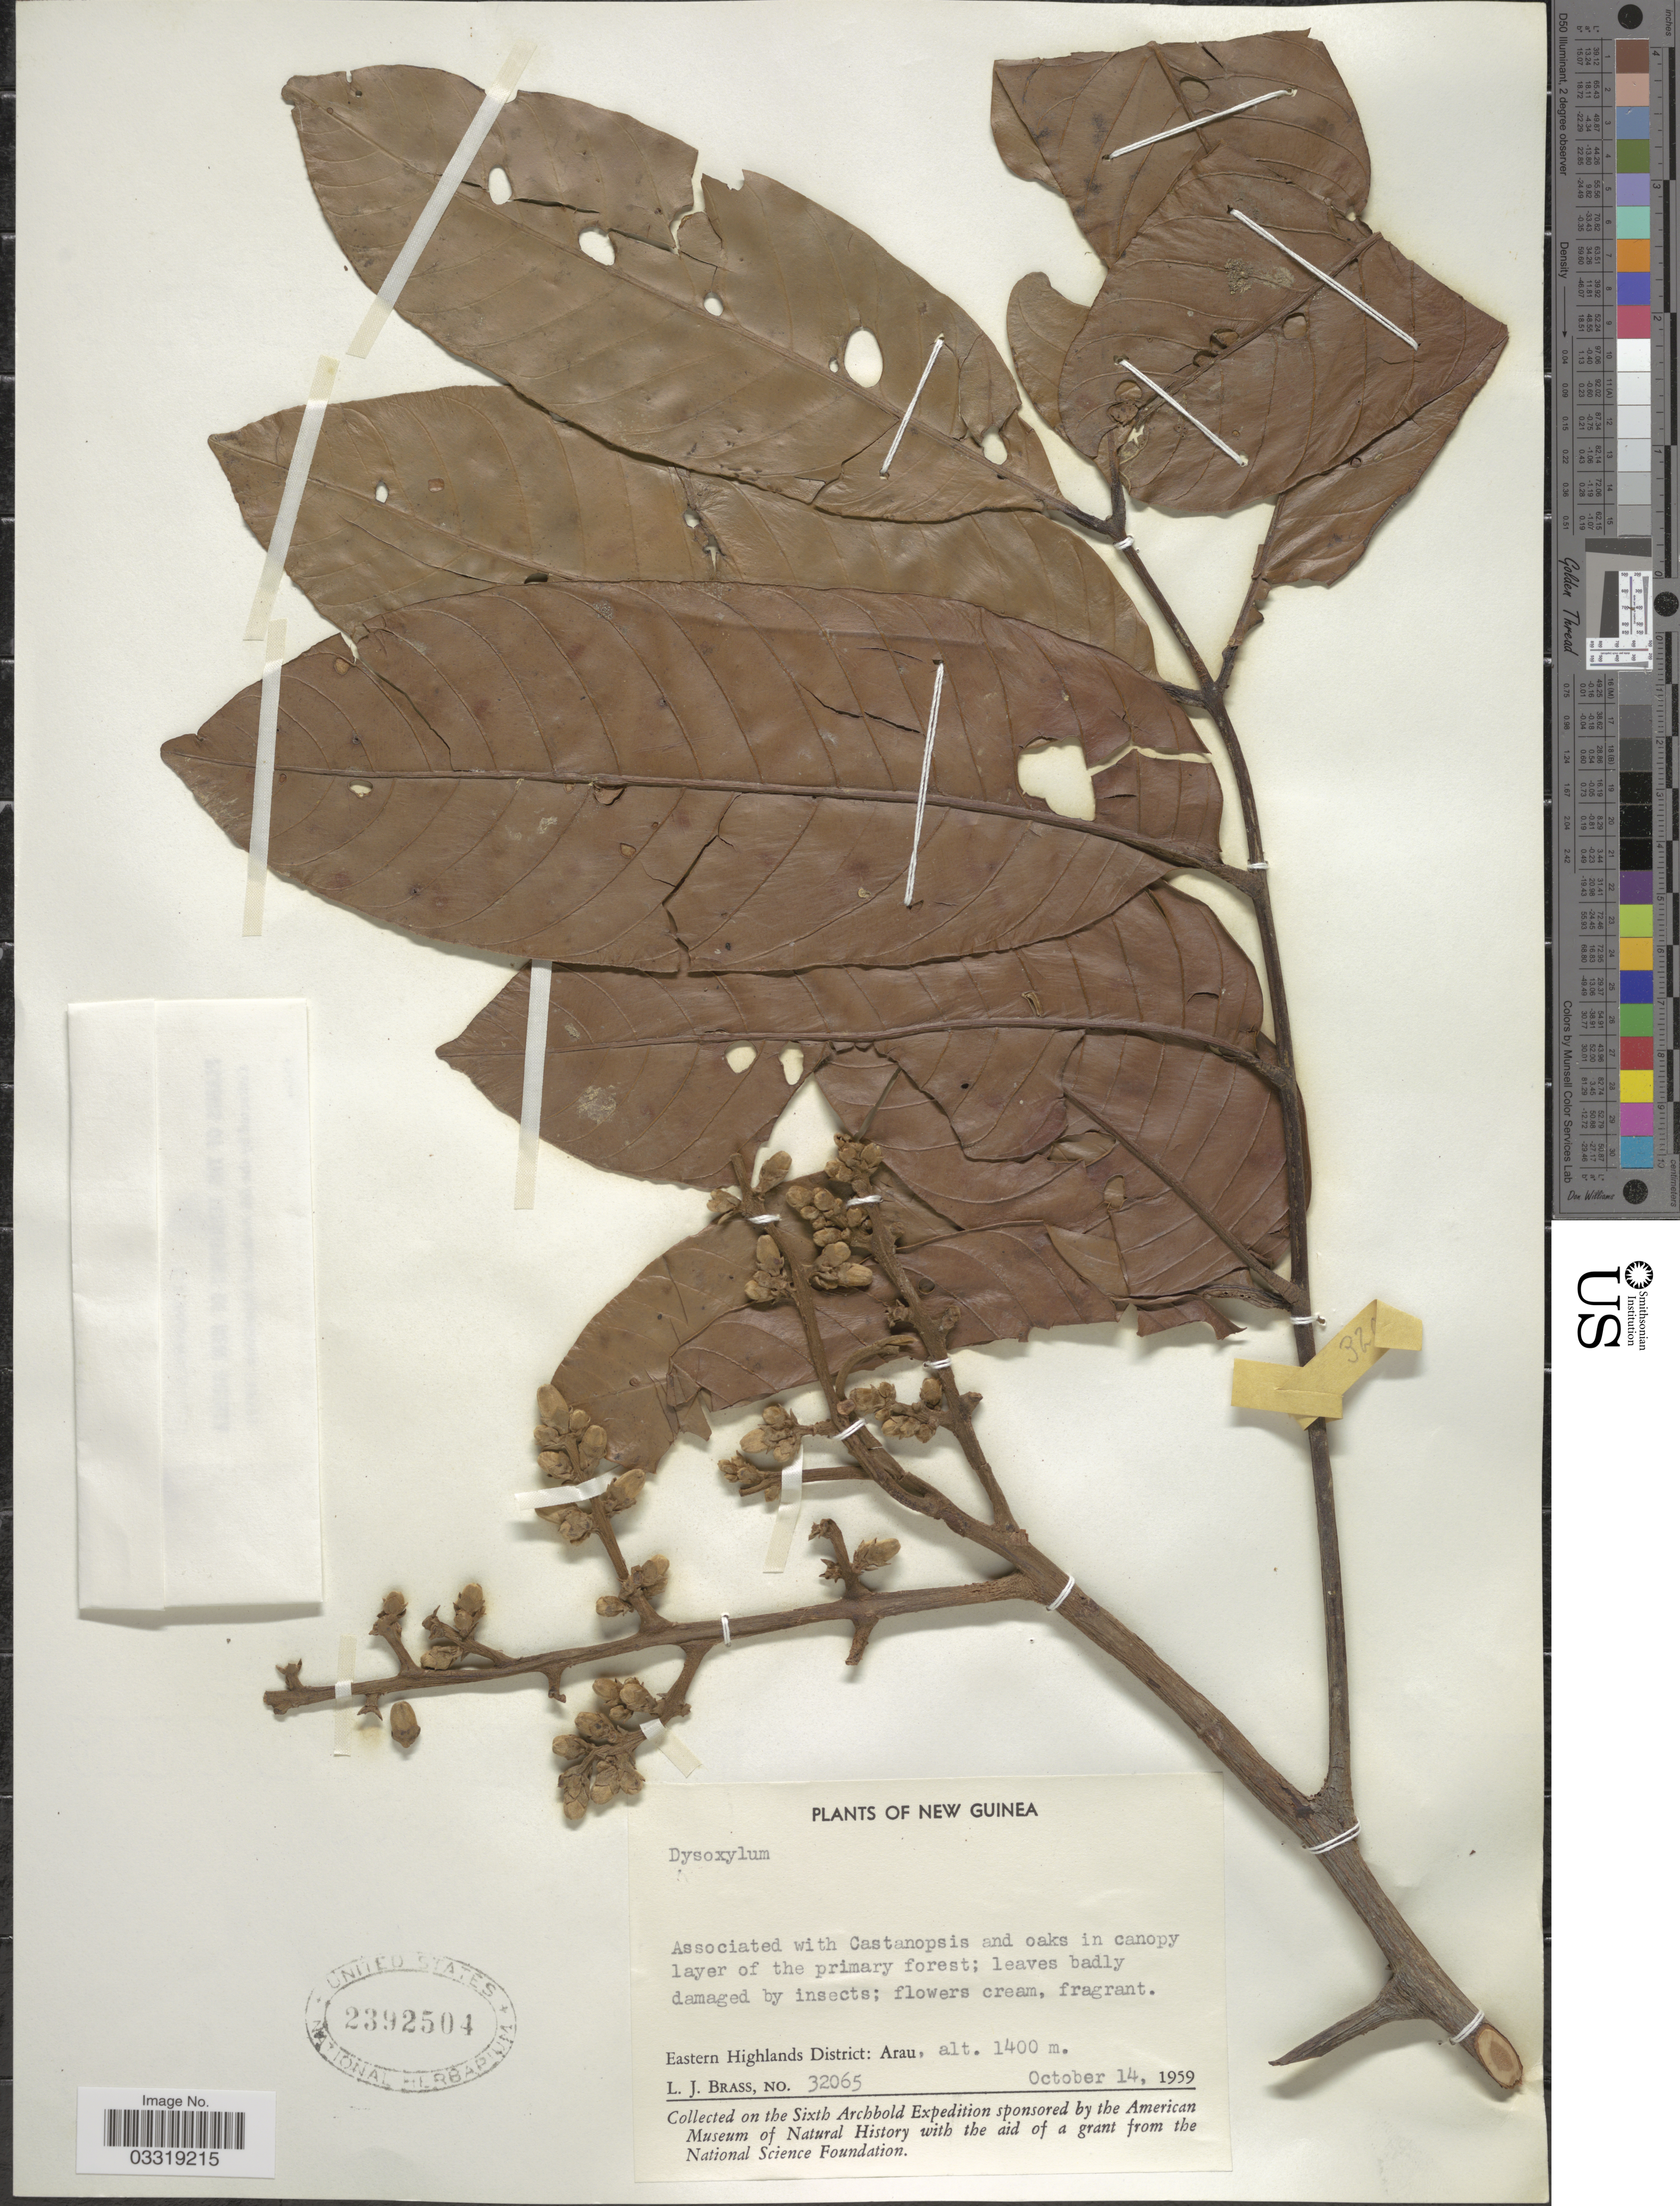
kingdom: Plantae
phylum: Tracheophyta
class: Magnoliopsida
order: Sapindales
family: Meliaceae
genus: Goniocheton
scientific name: Goniocheton brassii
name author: (Merr. & L.M. Perry) Hauenschild & Holzmeyer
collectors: L. J. Brass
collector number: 32065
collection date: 1959-10-14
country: Papua New Guinea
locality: New Guinea. Eastern Highlands District: Arau.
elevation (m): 1400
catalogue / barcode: US 2392504